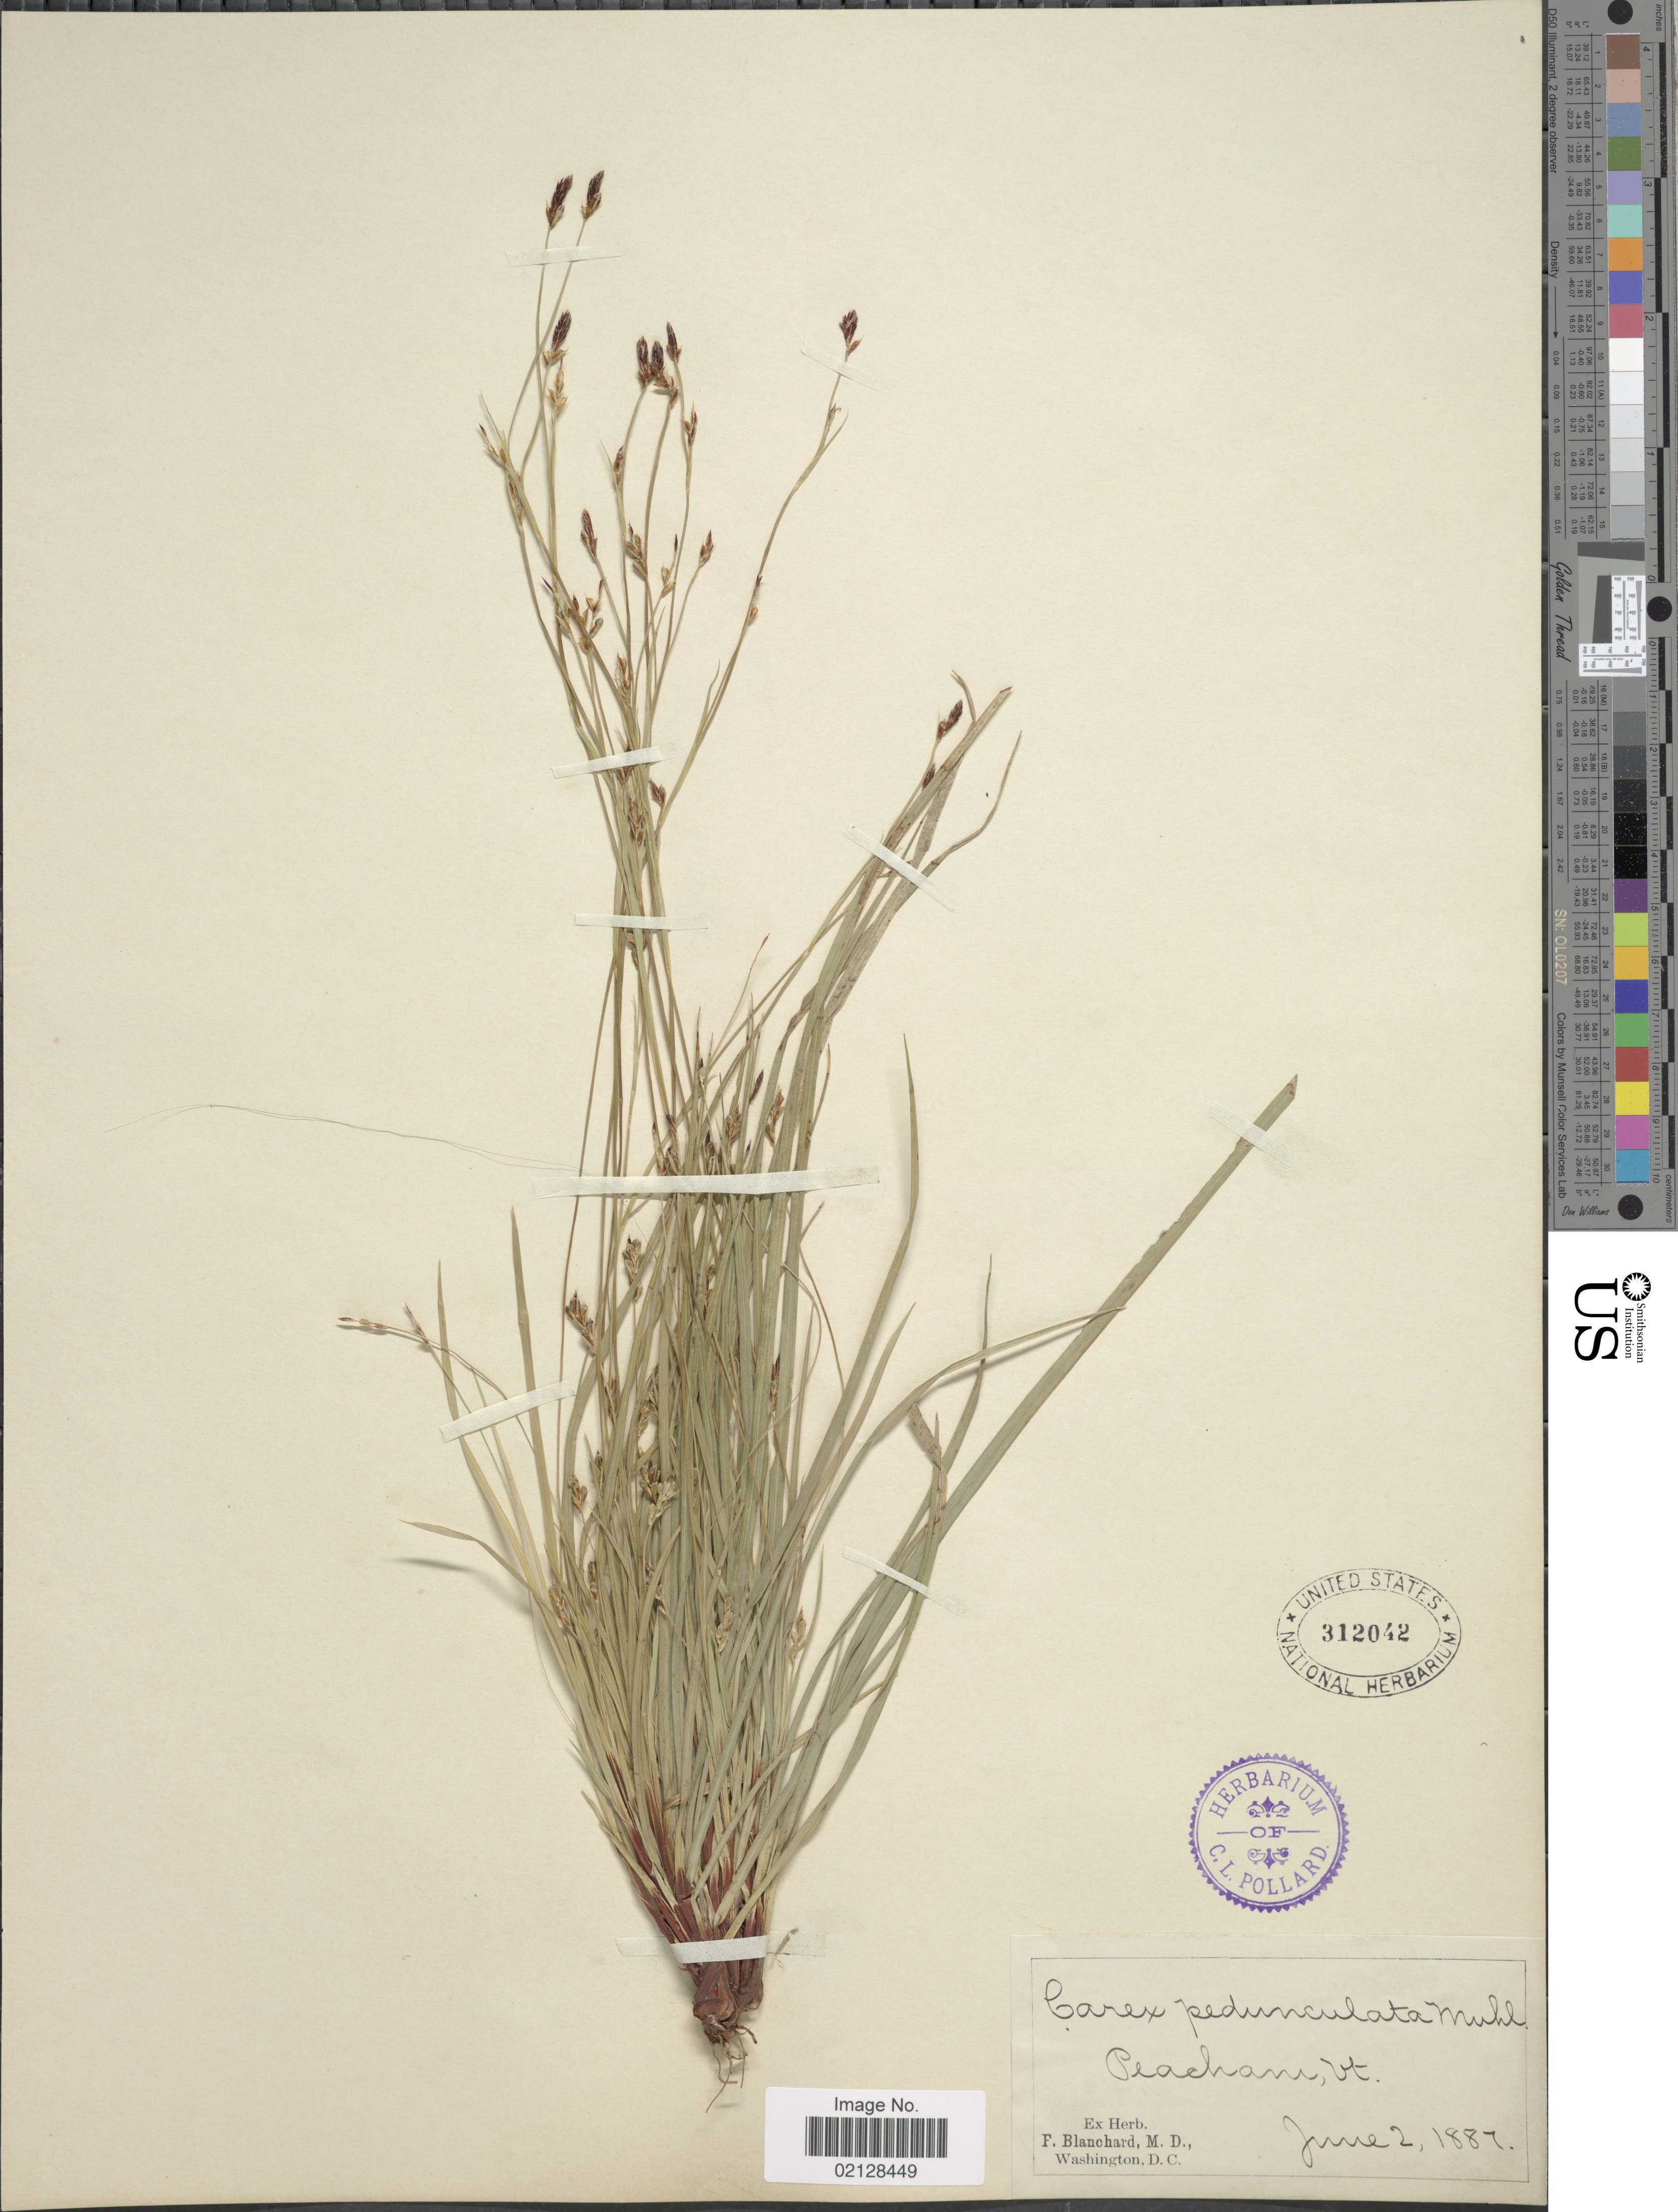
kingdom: Plantae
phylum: Tracheophyta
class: Liliopsida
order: Poales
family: Cyperaceae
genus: Carex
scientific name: Carex pedunculata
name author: Muhl. ex Willd.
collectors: ex herb. F. Blanchard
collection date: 1887-06-02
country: United States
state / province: Vermont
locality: Peacham, Vt.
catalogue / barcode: US 312042